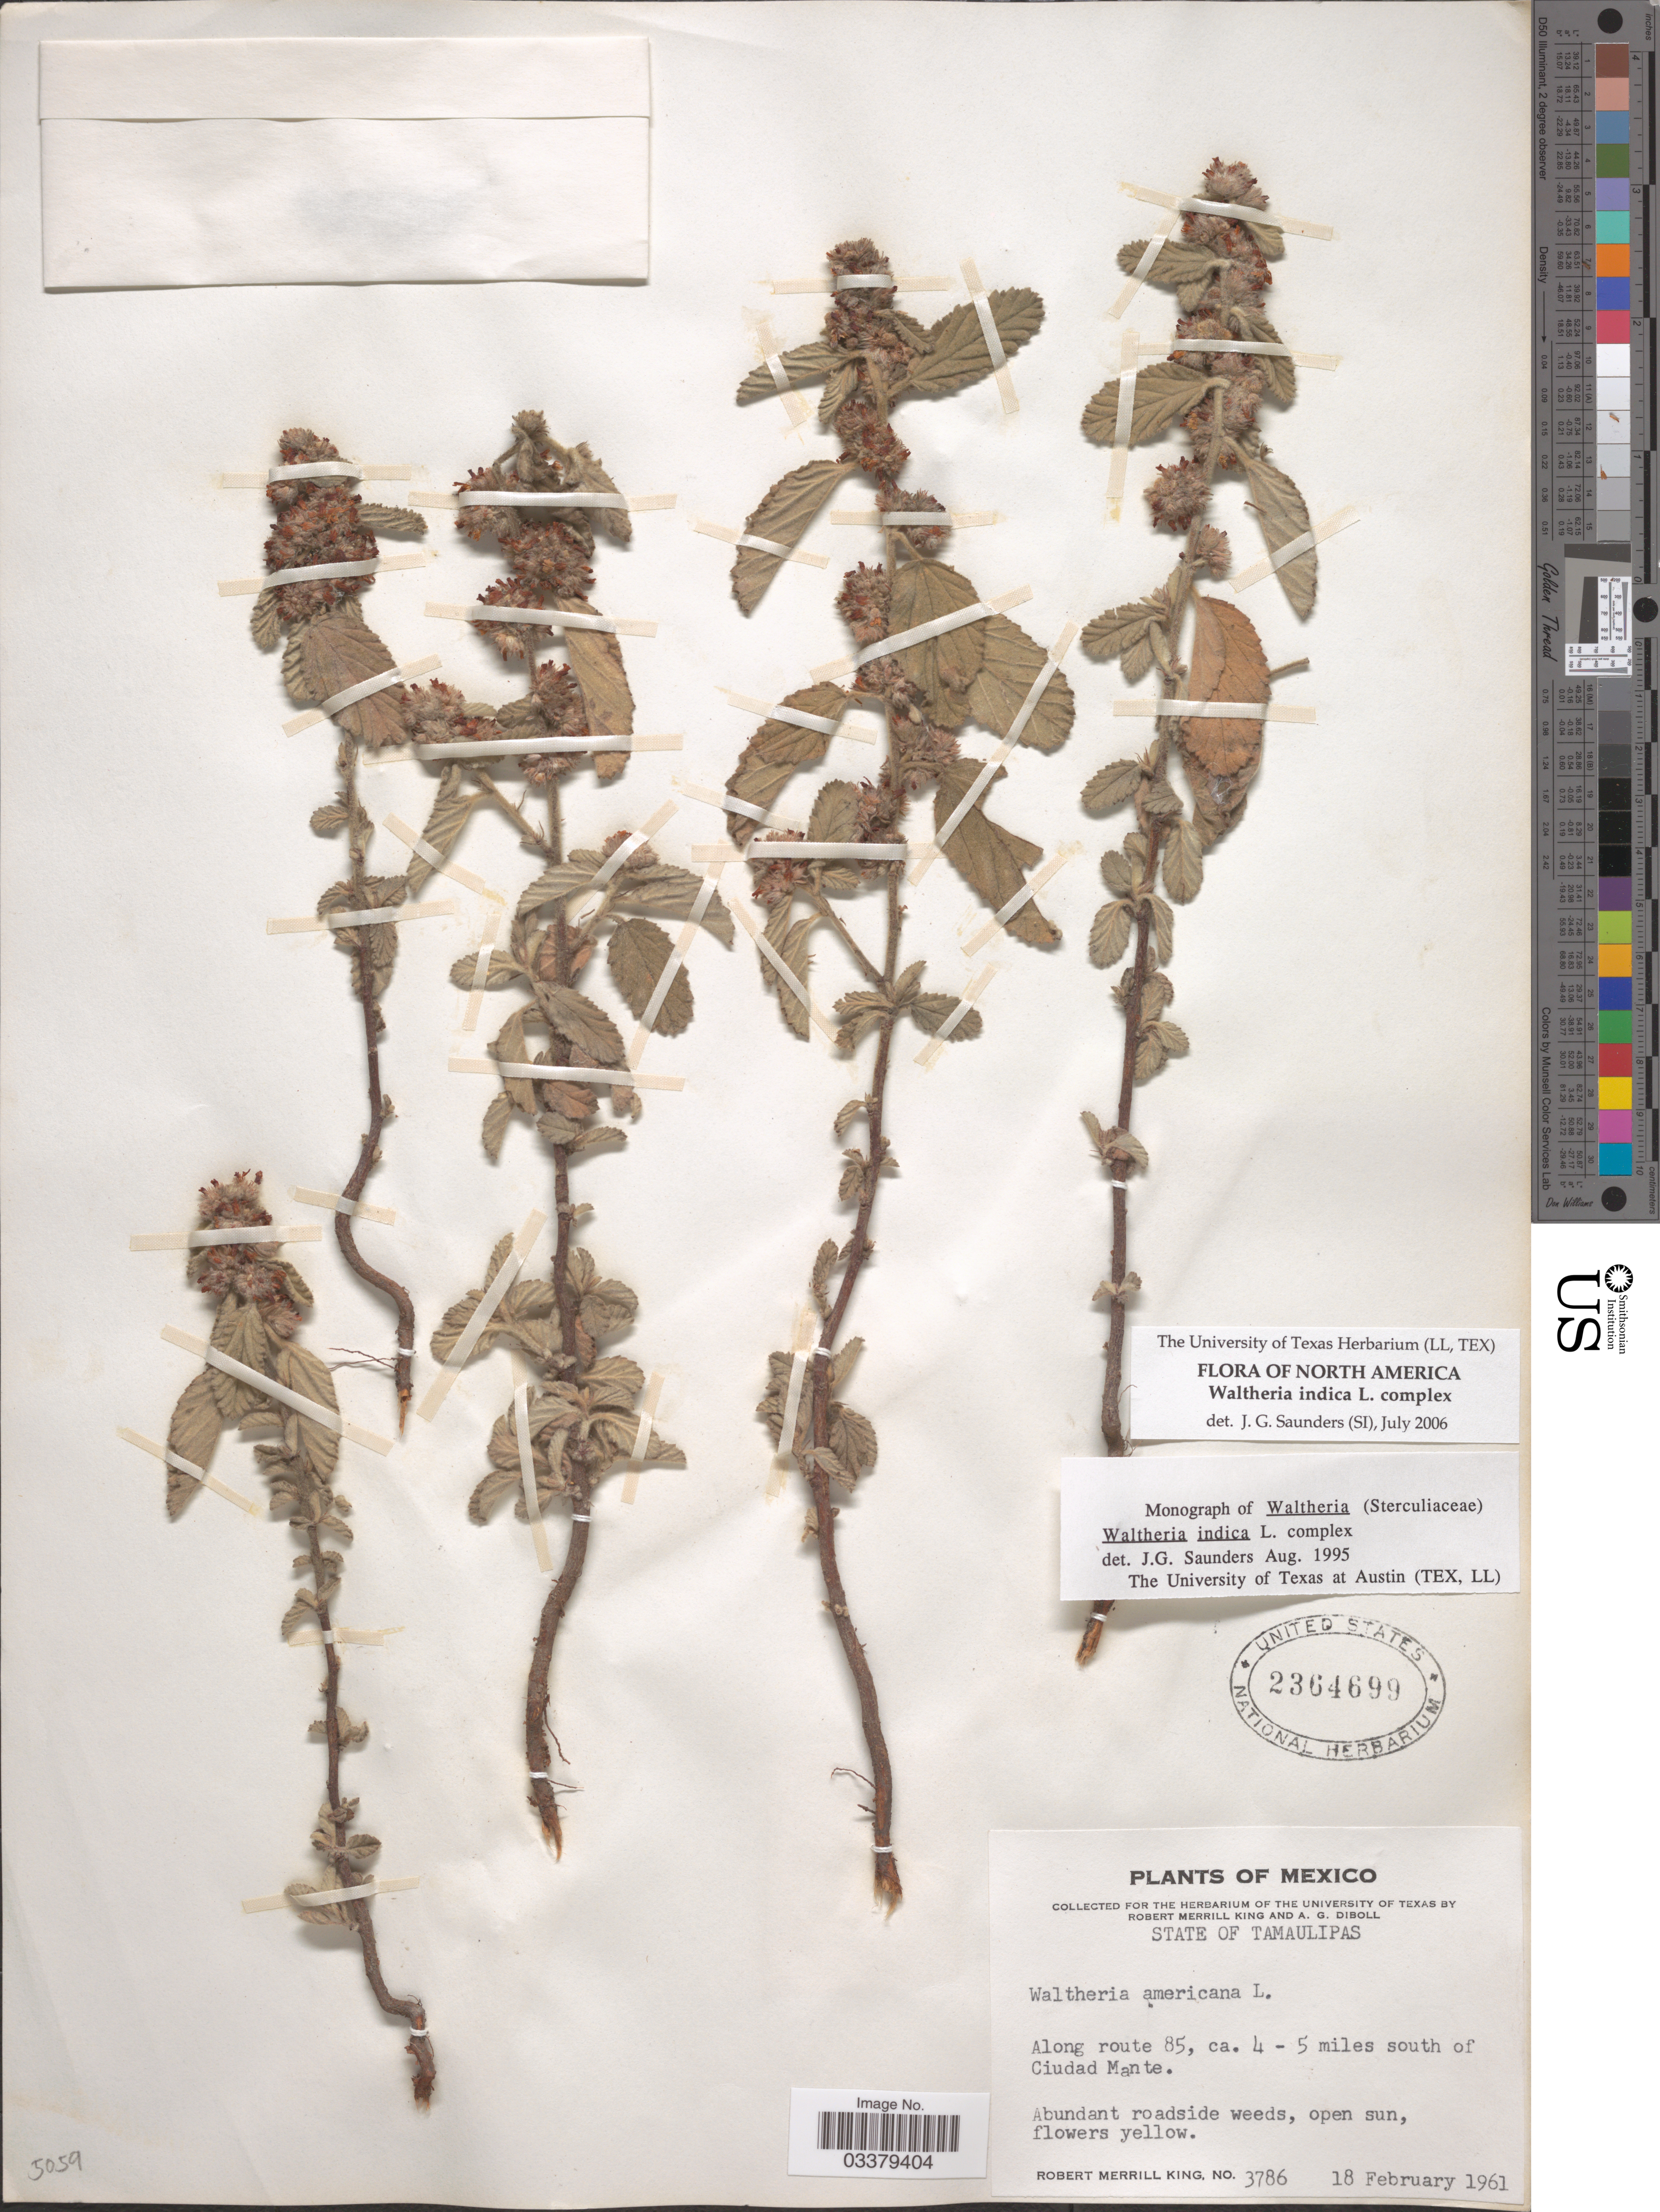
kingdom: Plantae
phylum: Tracheophyta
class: Magnoliopsida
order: Malvales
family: Malvaceae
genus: Waltheria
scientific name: Waltheria indica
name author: L.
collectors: R. M. King & A. Diboll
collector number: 3786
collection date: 1961-02-18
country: Mexico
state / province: Tamaulipas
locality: Along route 85, ca. 4-5 miles south of Ciudad Mante.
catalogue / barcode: US 2364699